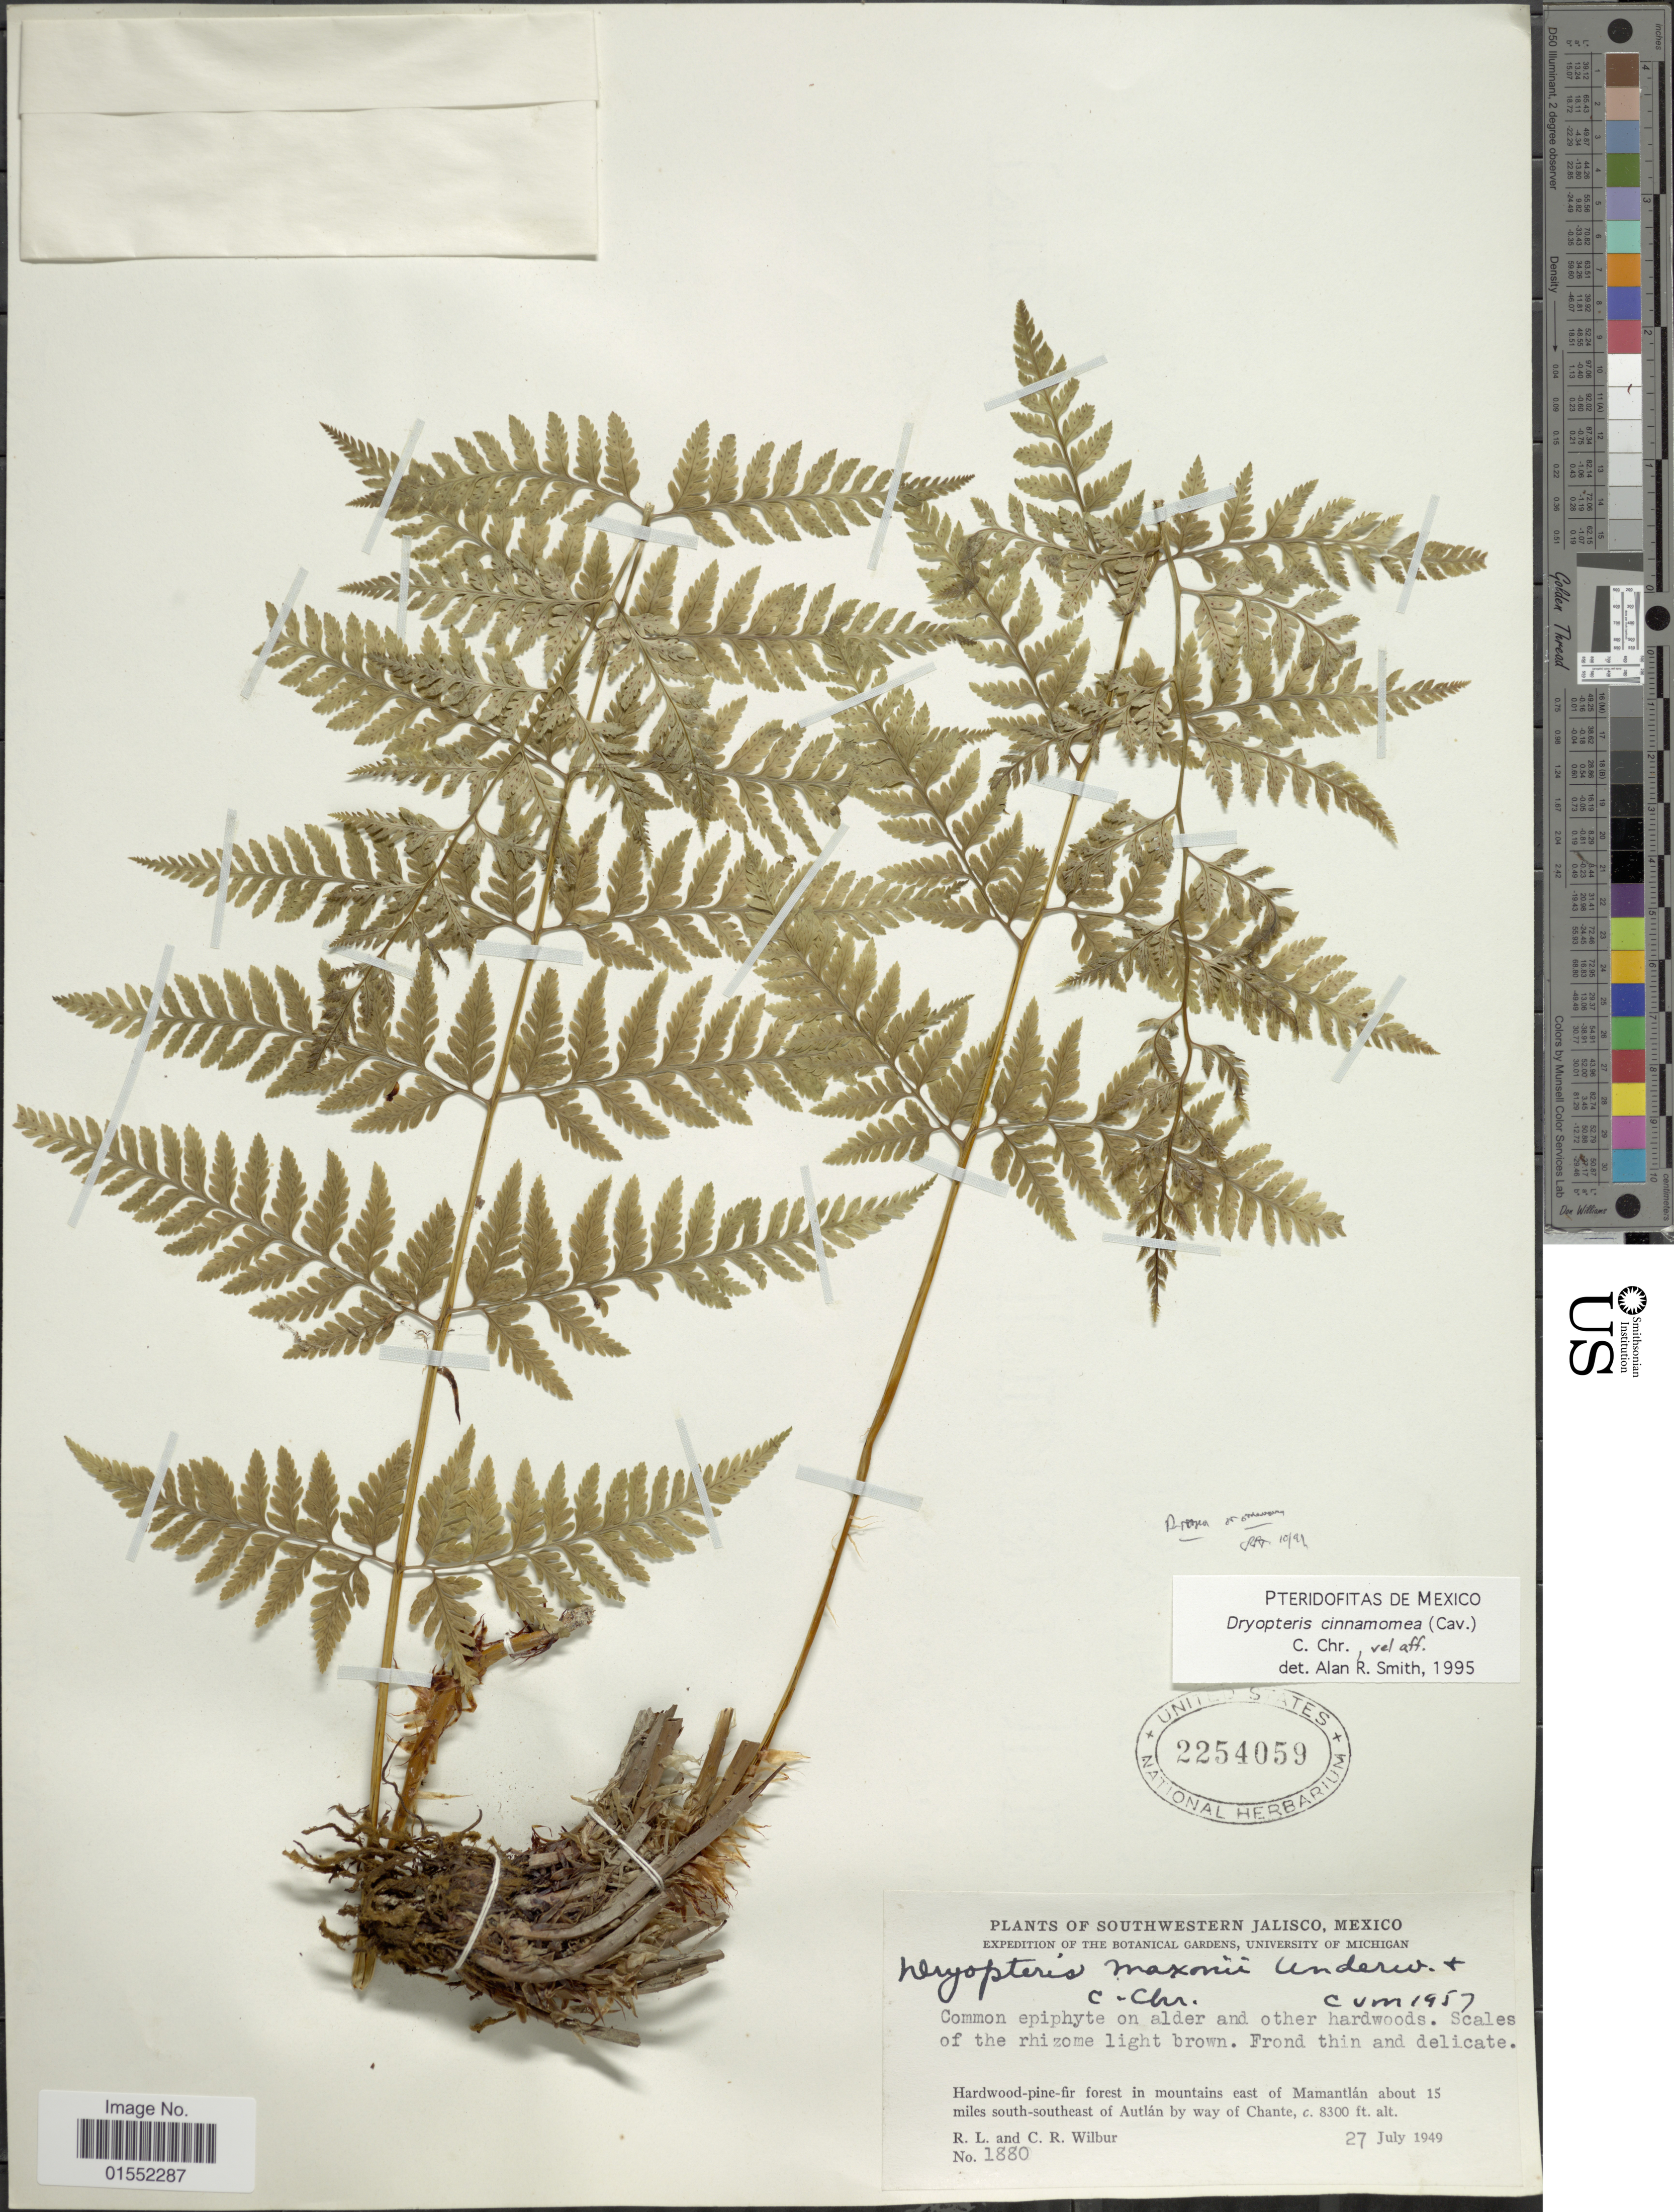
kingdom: Plantae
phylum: Tracheophyta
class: Polypodiopsida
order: Polypodiales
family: Dryopteridaceae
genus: Dryopteris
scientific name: Dryopteris cinnamomea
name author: (Cav.) C. Chr.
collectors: R. L. Wilbur & C. Wilbur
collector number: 1880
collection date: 1949-07-27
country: Mexico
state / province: Jalisco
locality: Southwestern Jalisco, Hardwood-pine-fir forest in mountains east of Mamantlán about 15 miles south-southeast of Autlán by way of Chante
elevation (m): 2530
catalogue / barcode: US 2254059